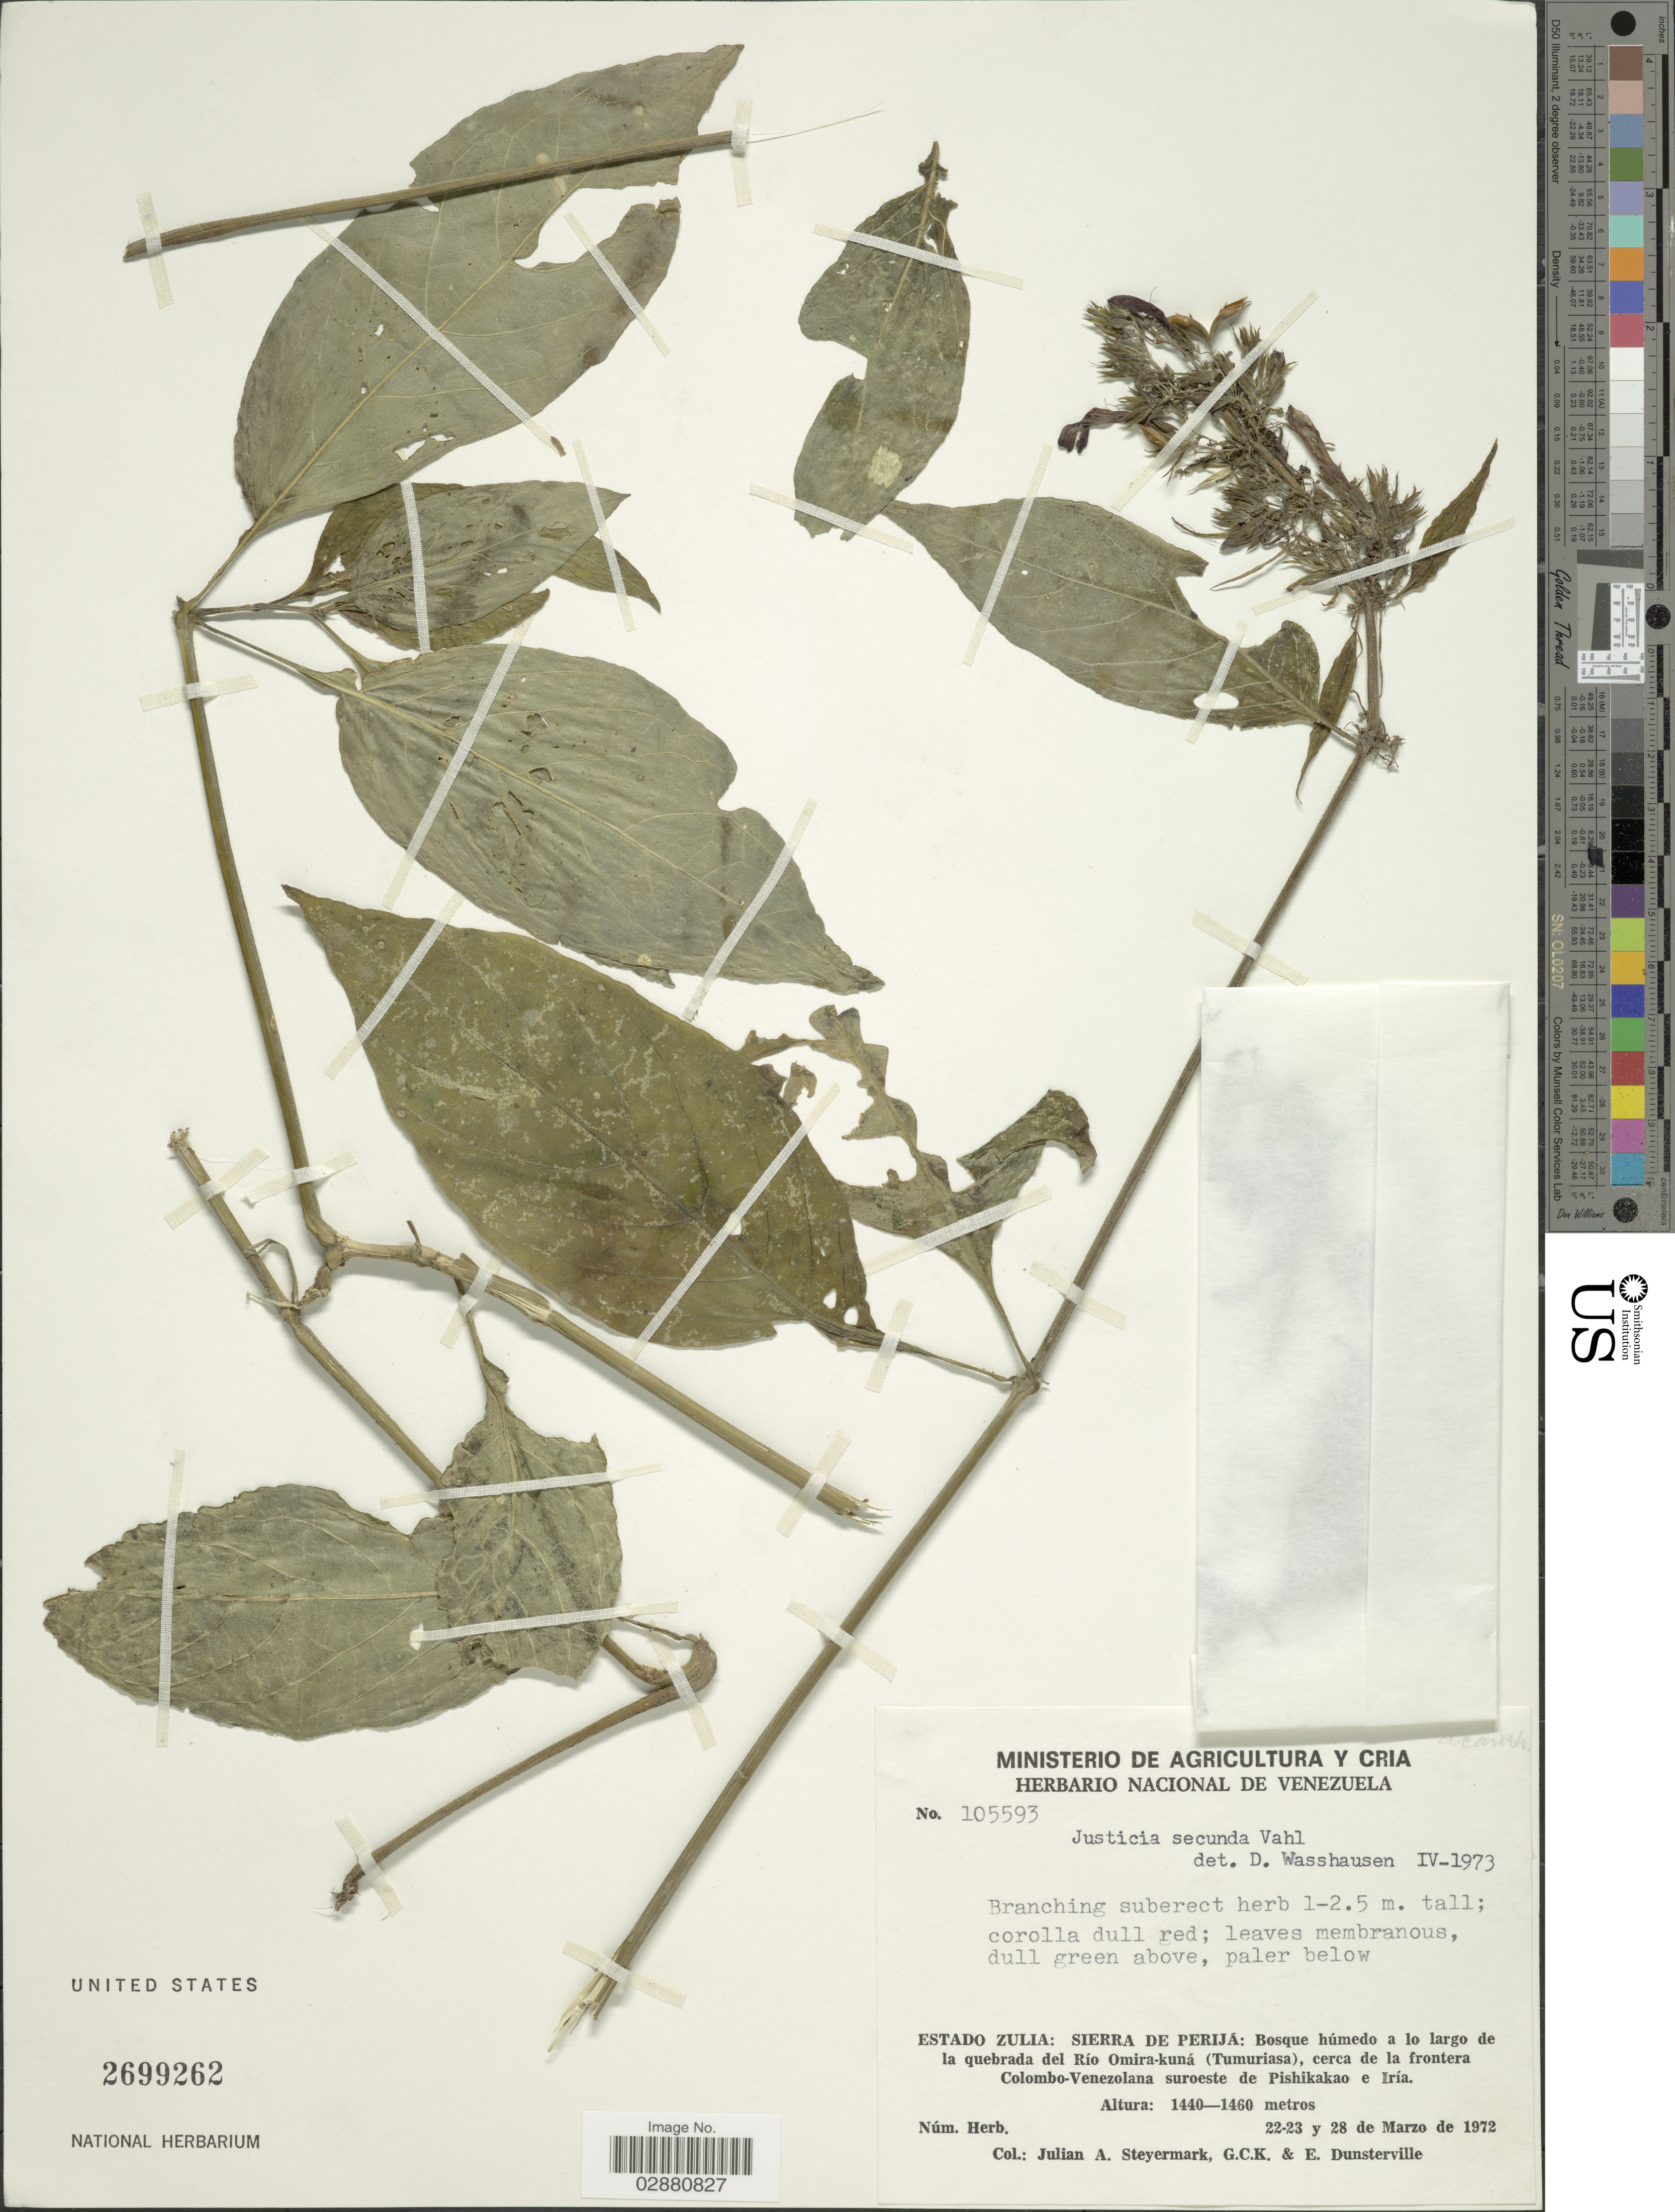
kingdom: Plantae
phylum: Tracheophyta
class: Magnoliopsida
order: Lamiales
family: Acanthaceae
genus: Justicia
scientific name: Justicia secunda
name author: Vahl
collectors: J. Steyermark, G. C. K. Dunsterville & E. Dunsterville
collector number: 105593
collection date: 1972-03-22/1972-03-28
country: Venezuela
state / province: Zulia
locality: Estado Zulia: Sierra de Perijá: Bosque húmedo a lo largo de la quebrada del Río Omira-kuná (Tumuriasa), cerca de la frontera Colombo-Venezolana suroeste de Pishikakao e Iría.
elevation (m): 1440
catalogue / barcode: US 2699262